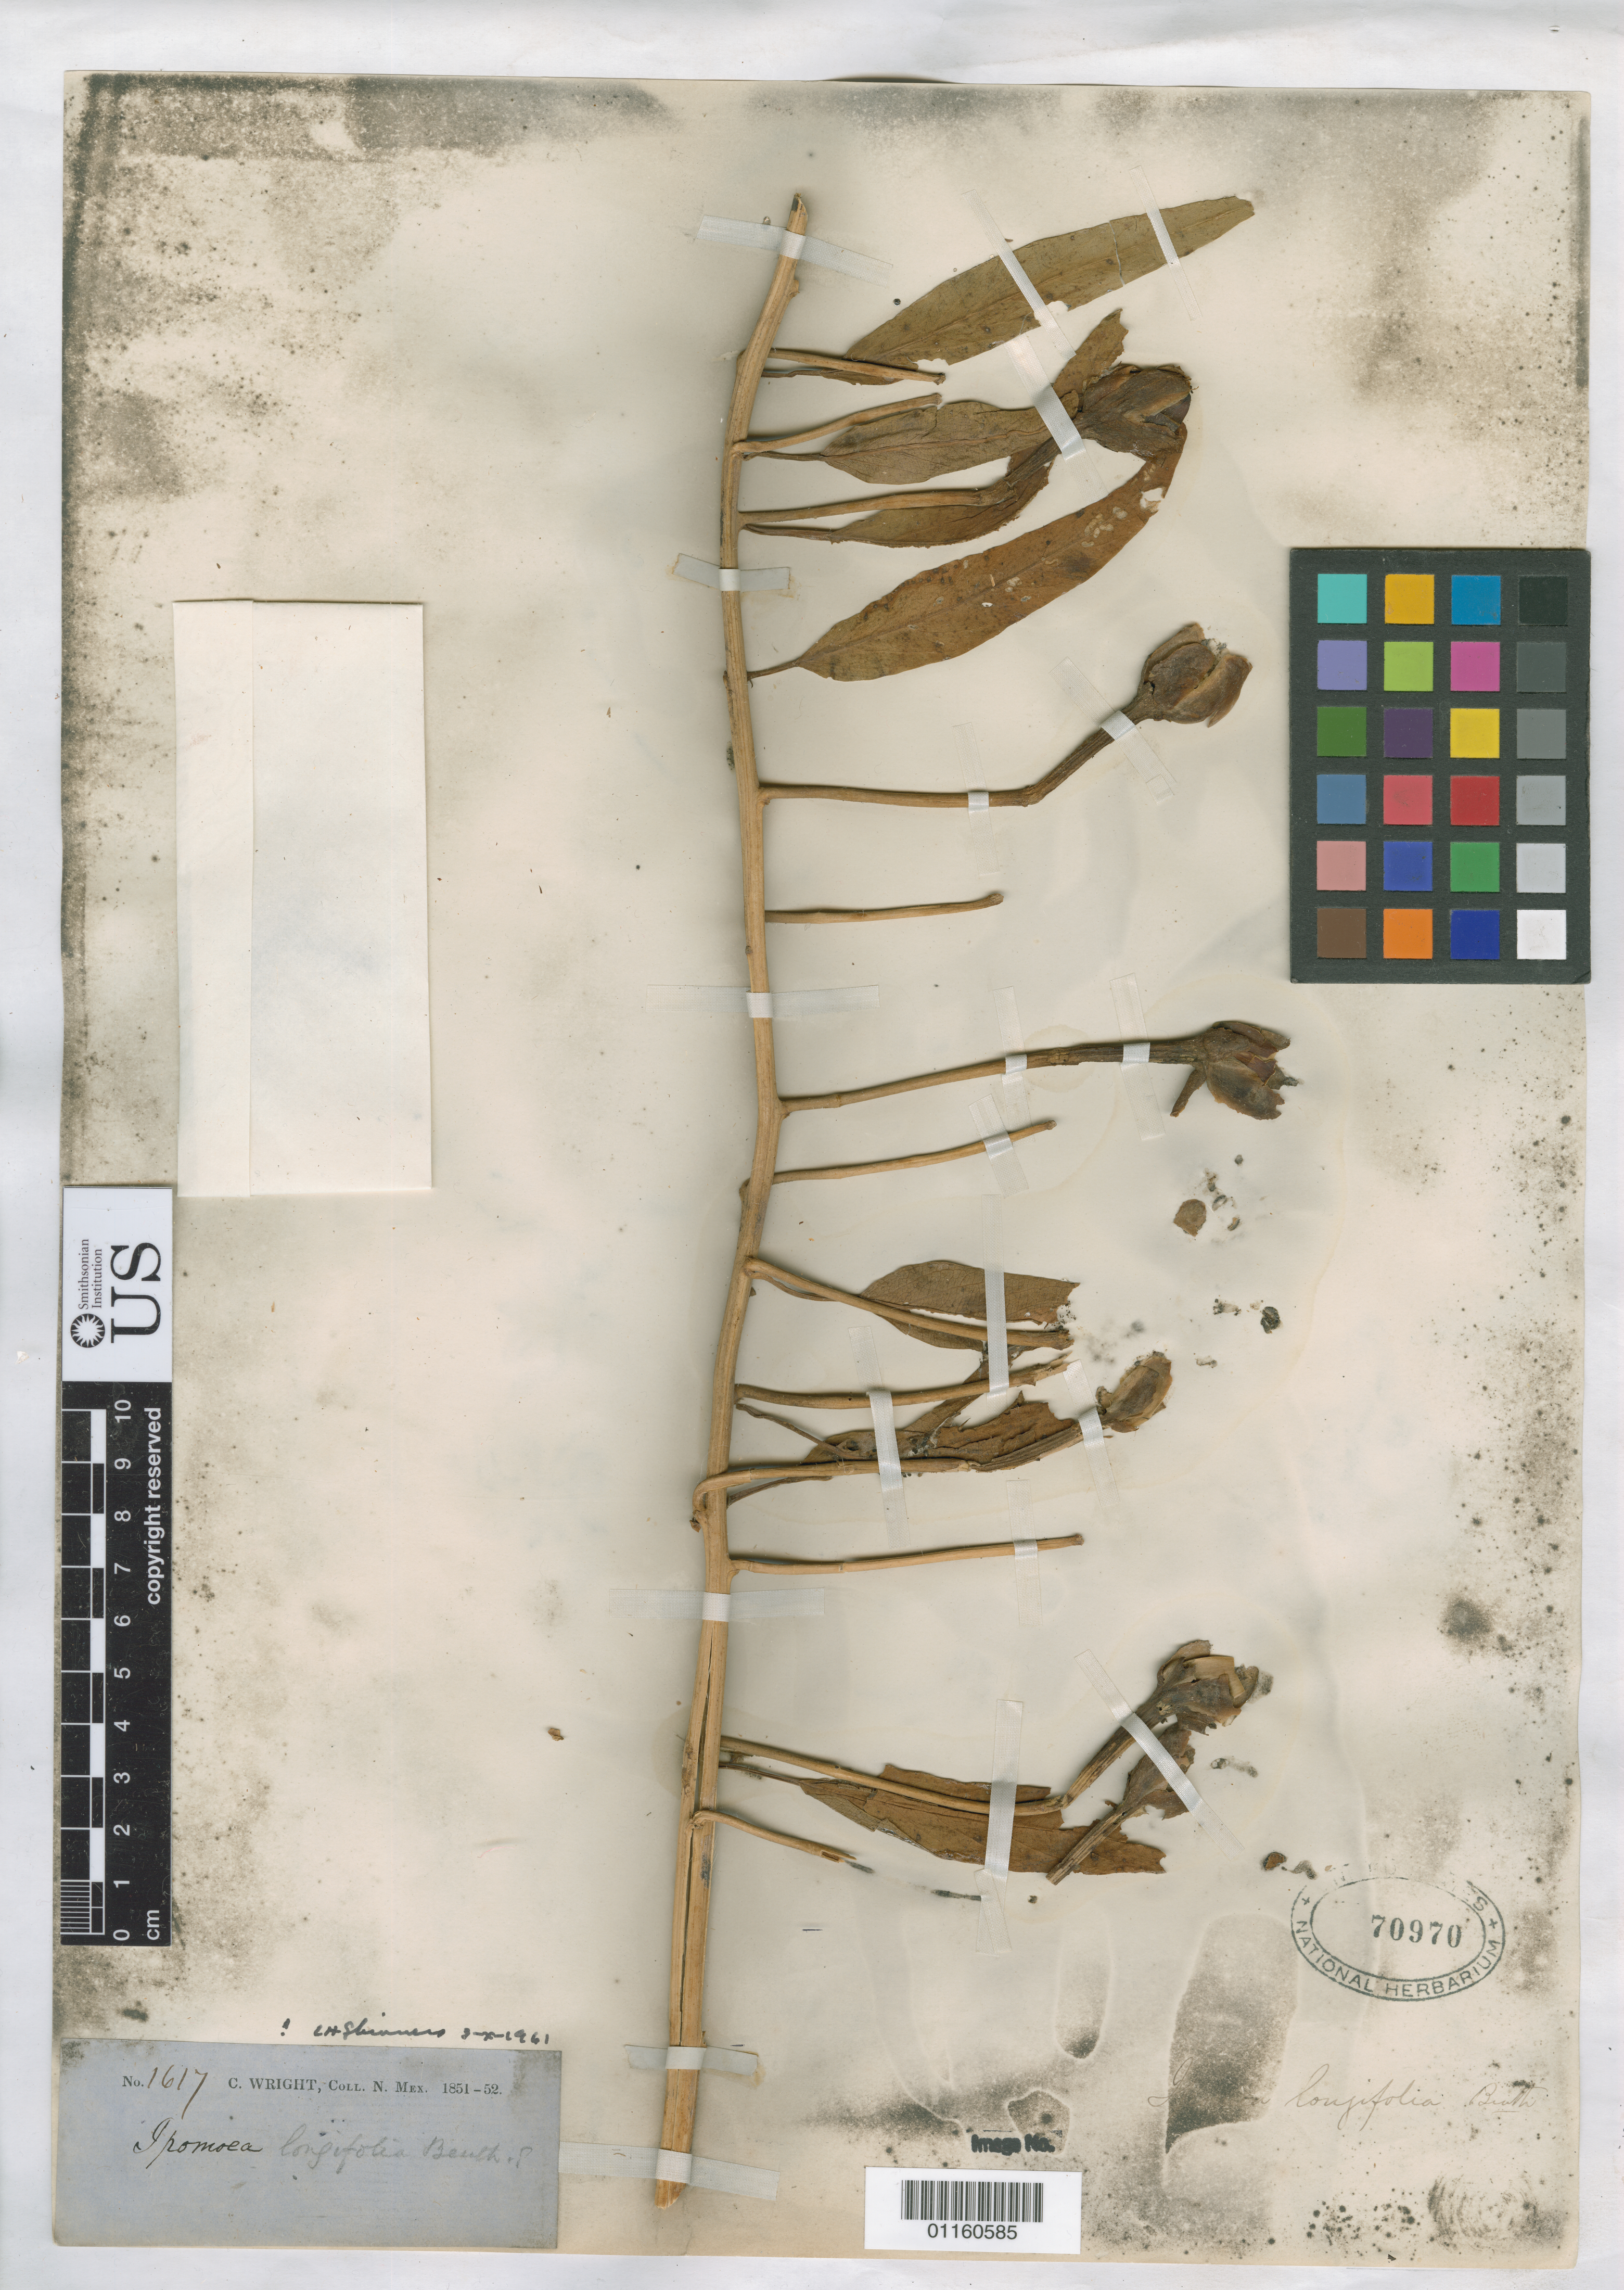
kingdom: Plantae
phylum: Tracheophyta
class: Magnoliopsida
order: Solanales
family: Convolvulaceae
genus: Ipomoea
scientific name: Ipomoea longifolia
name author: Benth.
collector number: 1617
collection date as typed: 1851 to -- --- 1852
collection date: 1851/1852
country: United States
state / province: New Mexico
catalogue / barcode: US 70970